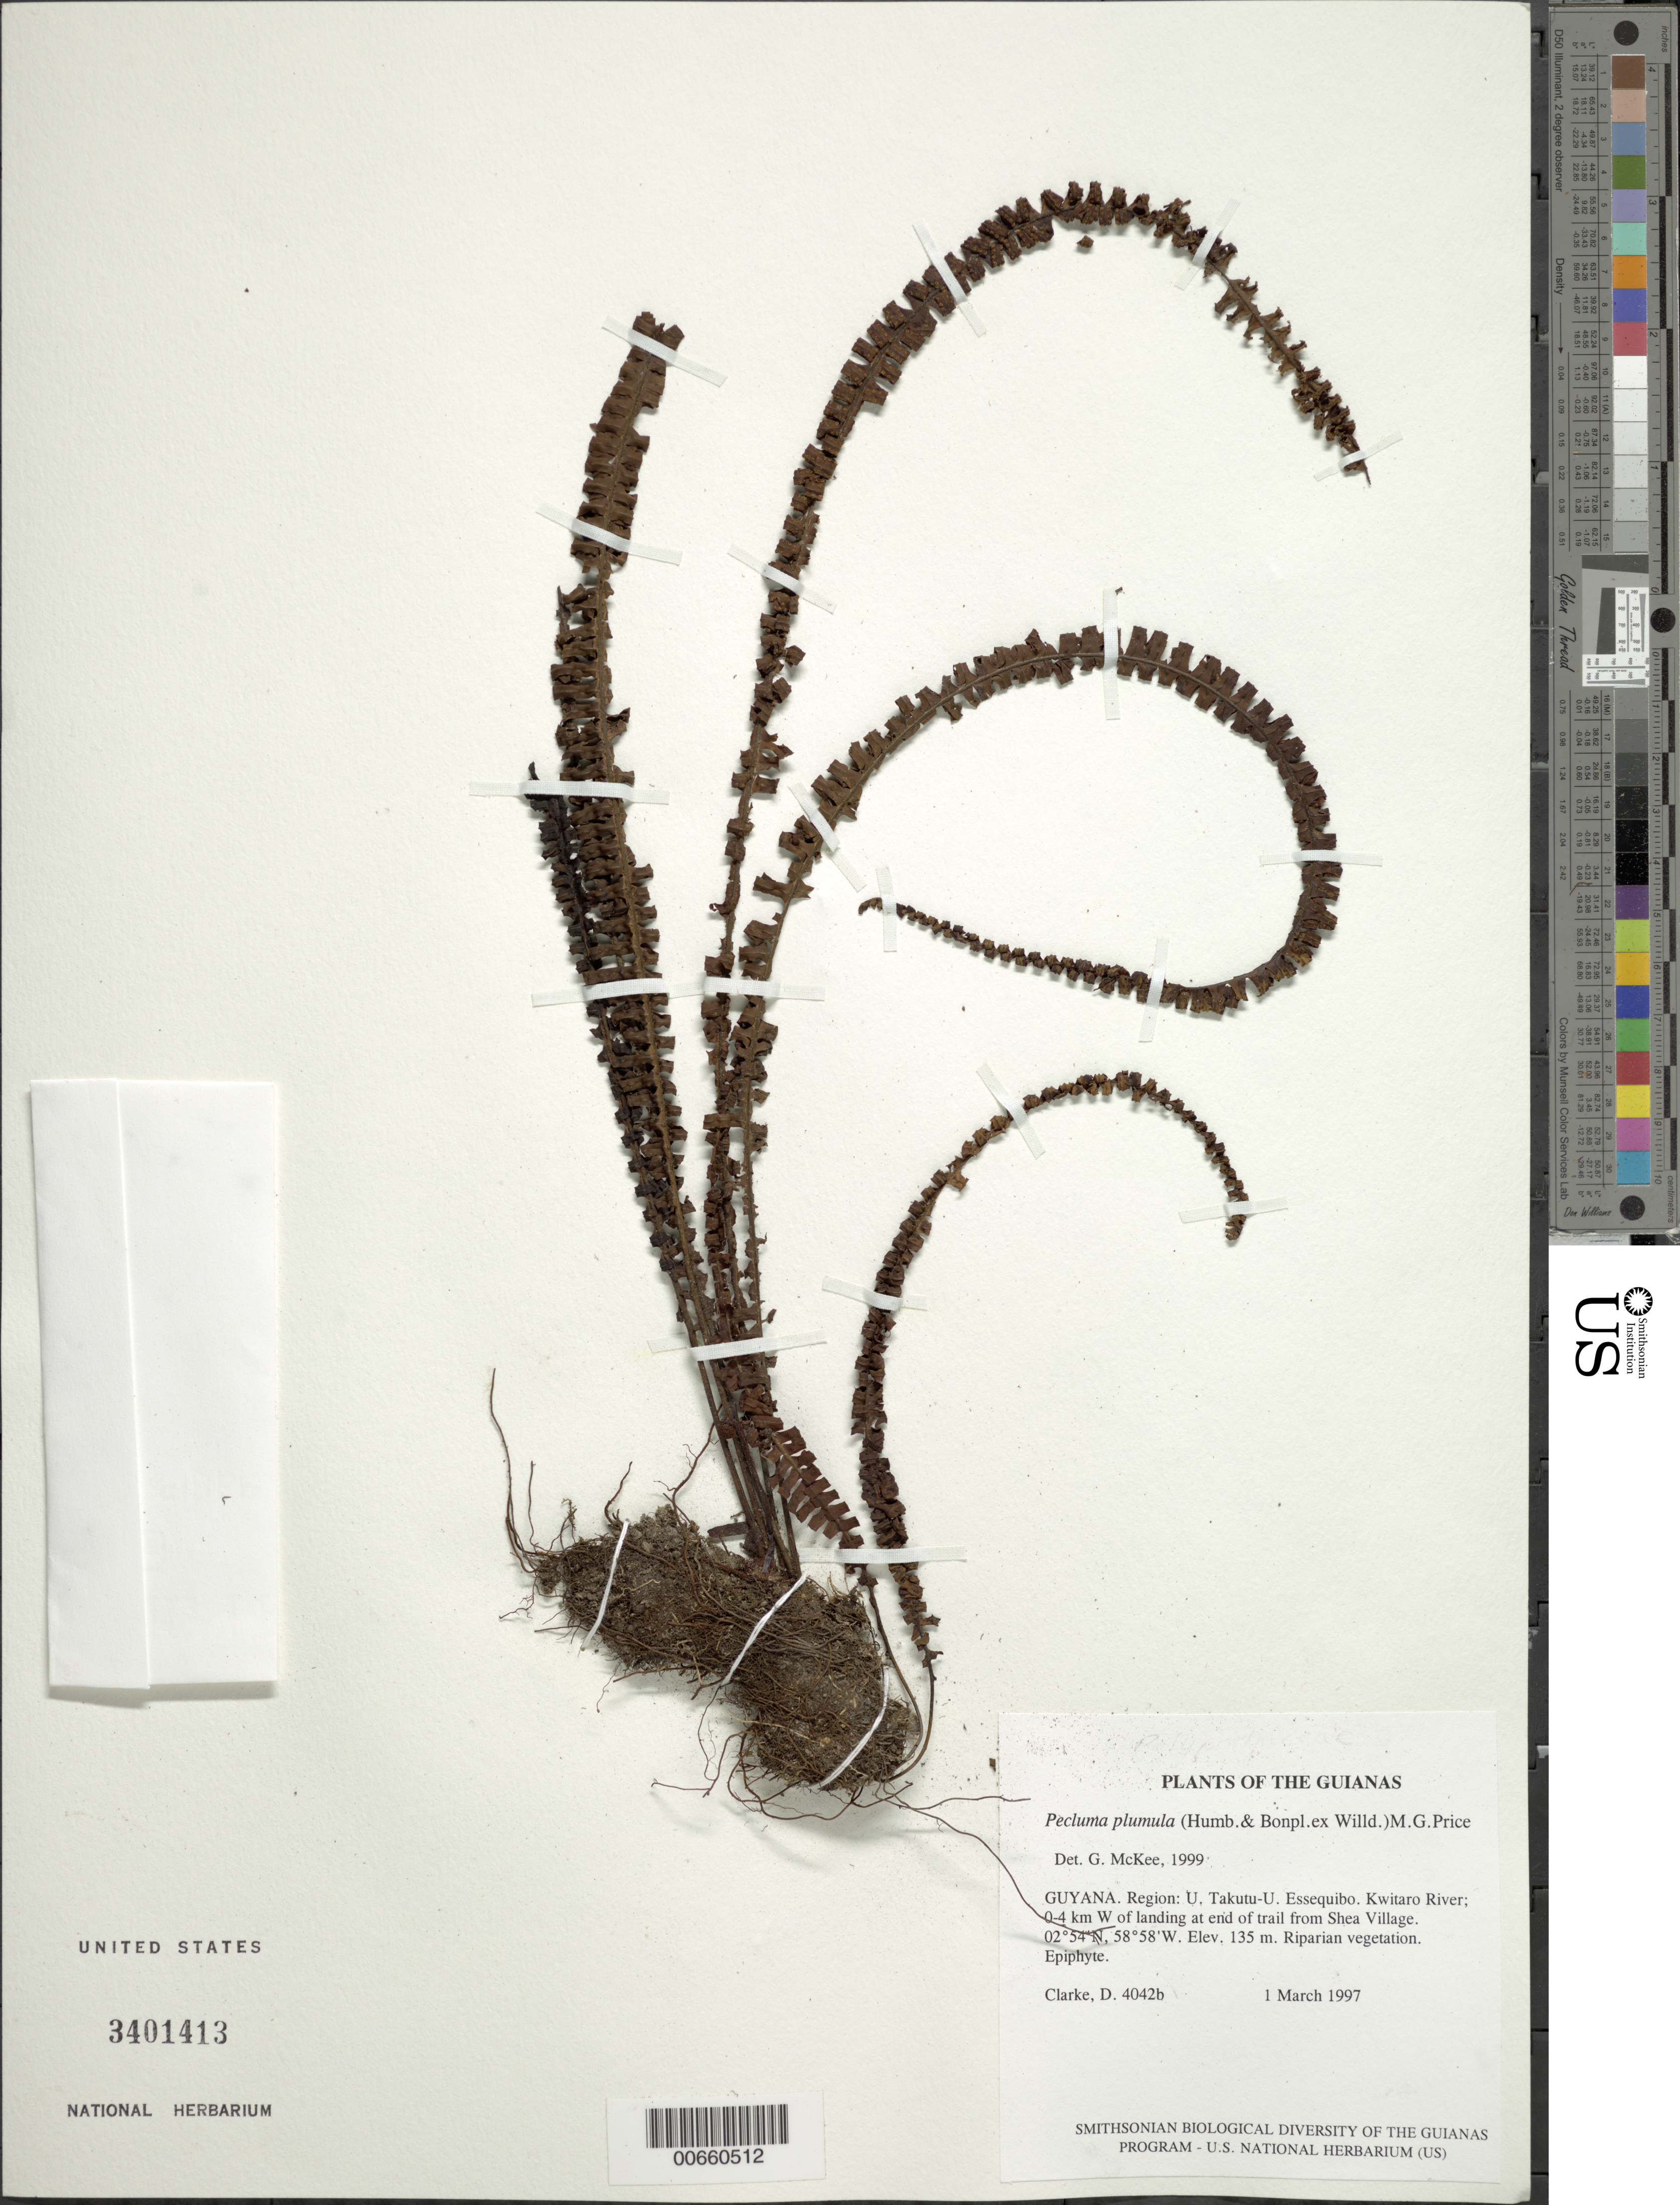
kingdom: Plantae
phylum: Tracheophyta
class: Polypodiopsida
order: Polypodiales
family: Polypodiaceae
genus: Pecluma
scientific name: Pecluma plumula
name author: (Humb. & Bonpl. ex Willd.) M.G. Price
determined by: McKee, G. S., (US), NMNH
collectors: H. D. Clarke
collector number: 4042 b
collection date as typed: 1 March 1997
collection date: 1997-03-01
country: Guyana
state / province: U. Takutu-U. Essequibo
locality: Kwitaro River; 0-4 km W of landing at end of trail from Shea Village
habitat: Riparian vegetation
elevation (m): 135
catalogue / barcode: US 3401413